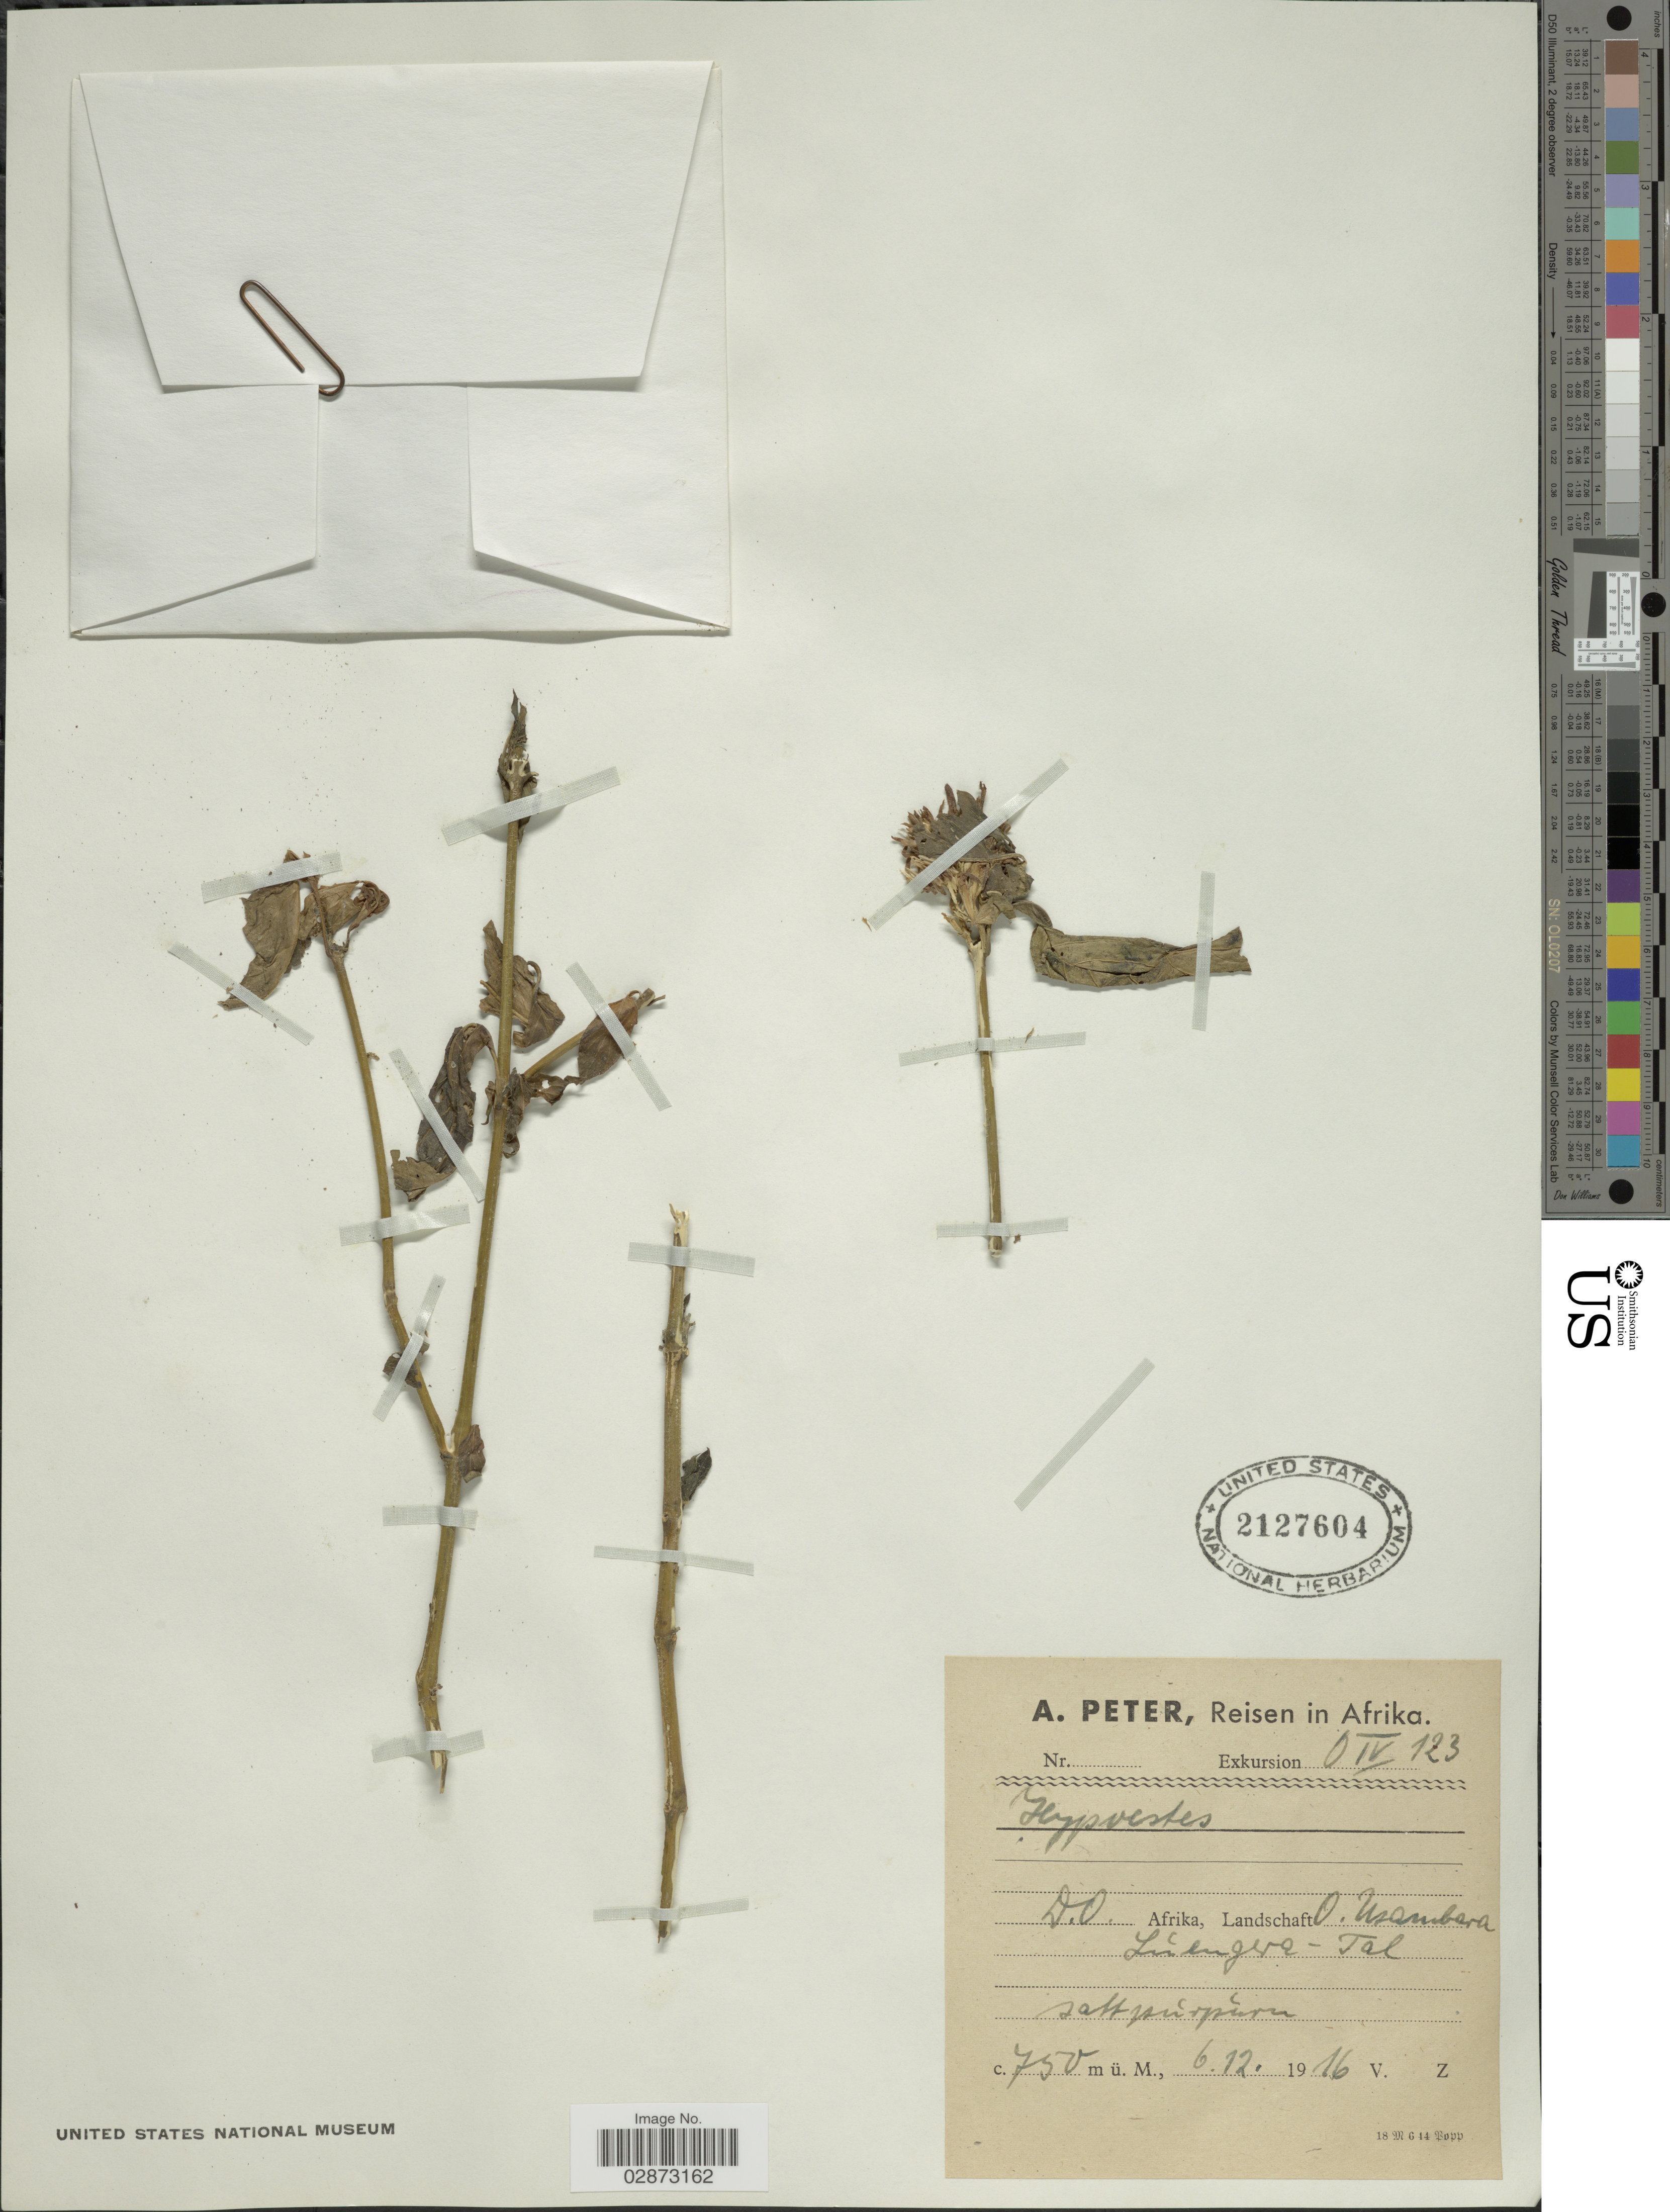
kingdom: Plantae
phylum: Tracheophyta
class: Magnoliopsida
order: Lamiales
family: Acanthaceae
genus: Hypoestes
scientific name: Hypoestes sp.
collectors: A. Peter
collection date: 1916-12-06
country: Tanzania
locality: Afrika. D.O. Afrika, O. Usambara. Luengera-Tal.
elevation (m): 750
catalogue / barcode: US 2127604